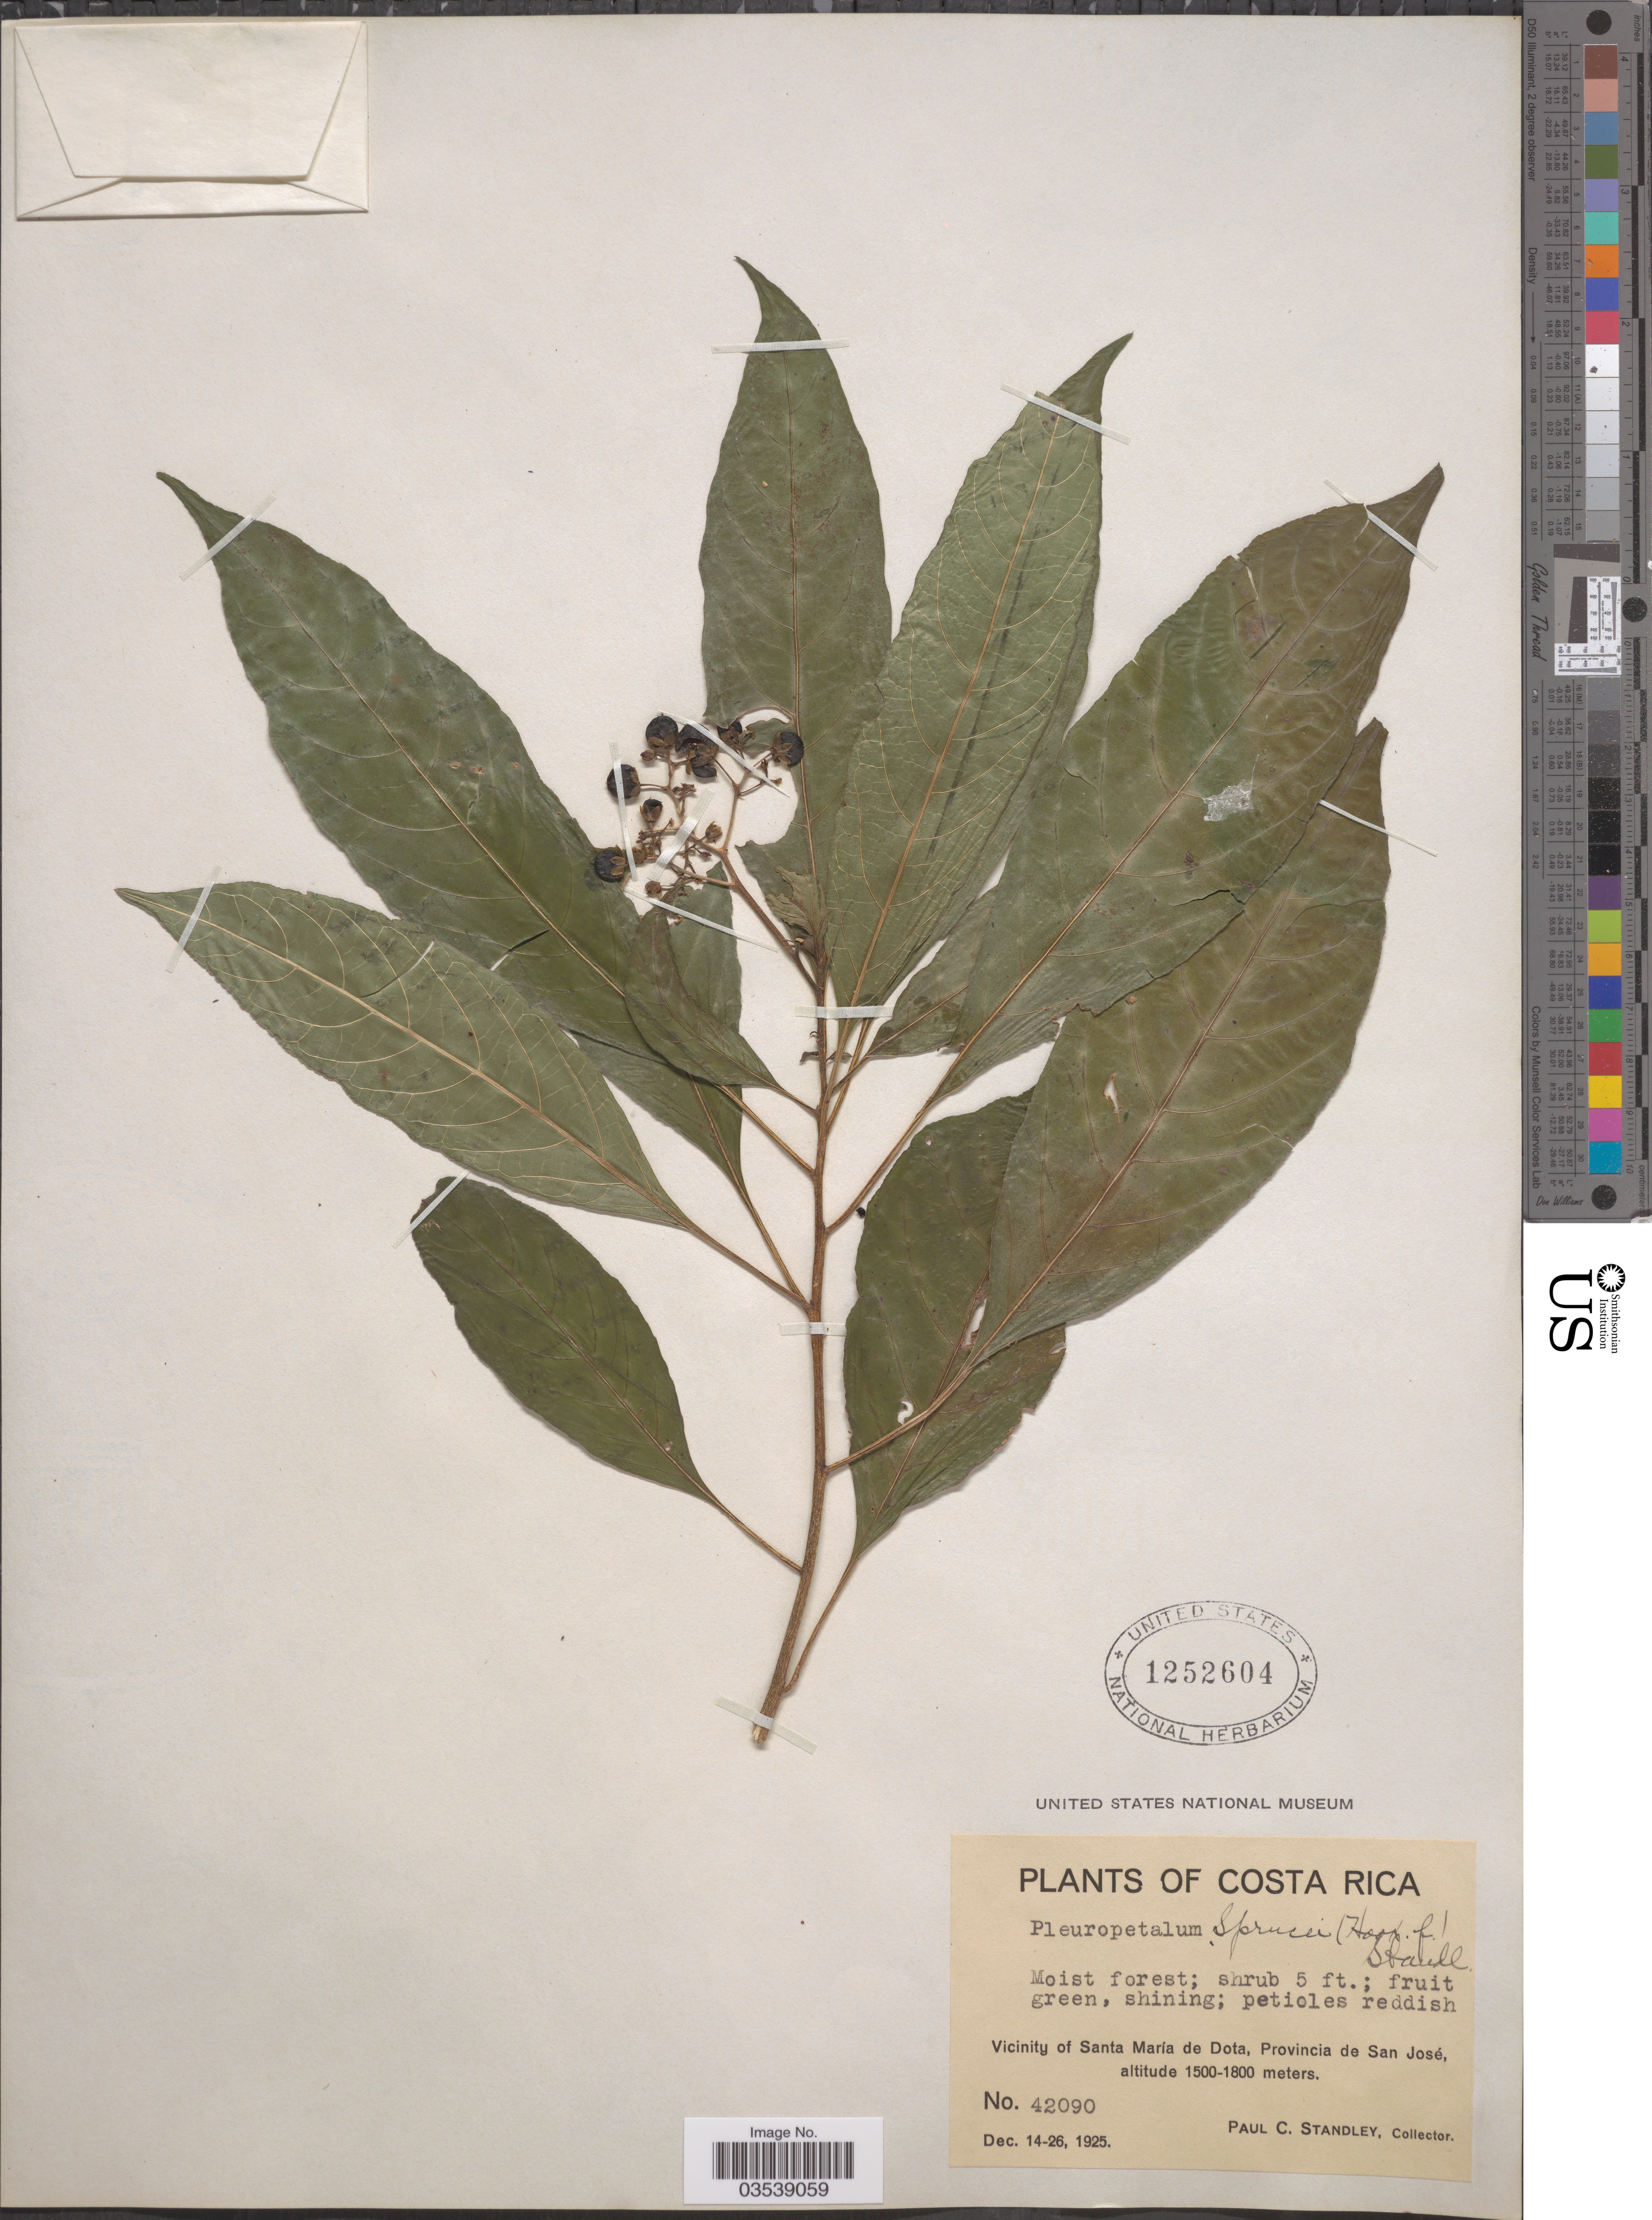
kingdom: Plantae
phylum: Tracheophyta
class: Magnoliopsida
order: Caryophyllales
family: Amaranthaceae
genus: Pleuropetalum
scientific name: Pleuropetalum sprucei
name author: (Hook. f.) Standl.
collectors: P. C. Standley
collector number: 42090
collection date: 1925-12-14/1925-12-26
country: Costa Rica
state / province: San José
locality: Vicinity of Santa María de Dota.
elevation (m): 1500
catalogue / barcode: US 1252604